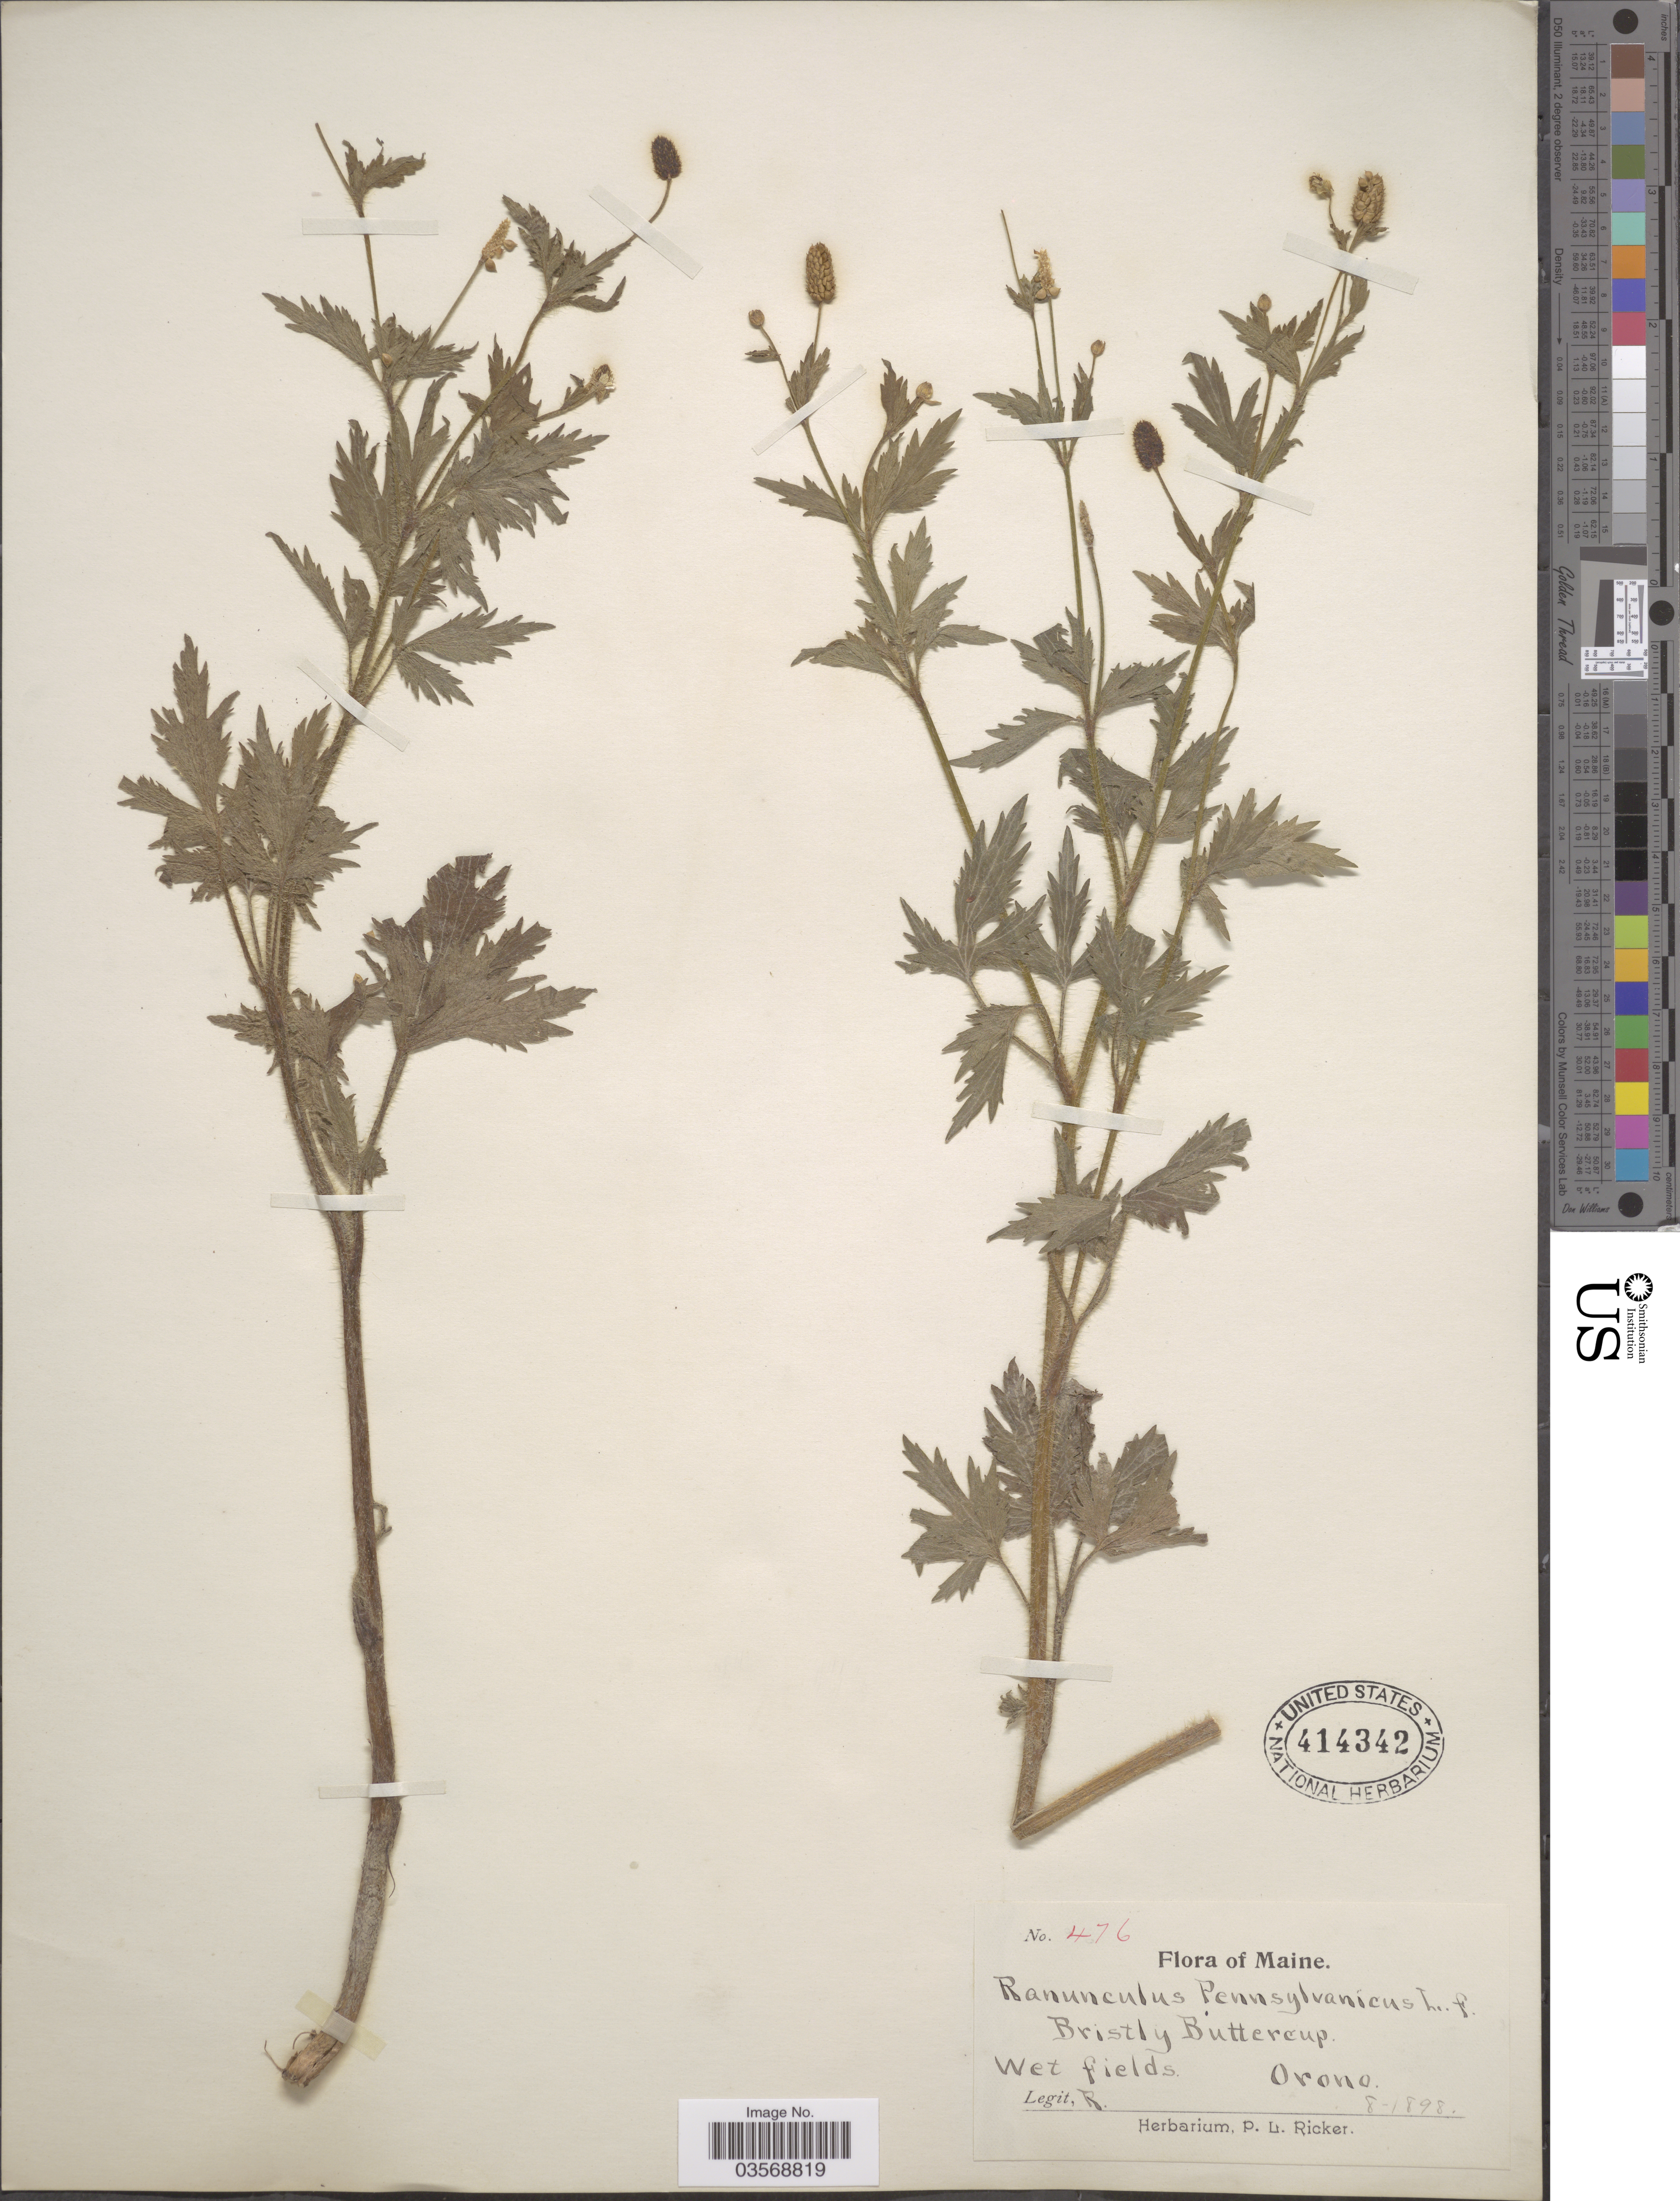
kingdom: Plantae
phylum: Tracheophyta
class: Magnoliopsida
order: Ranunculales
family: Ranunculaceae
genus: Ranunculus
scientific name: Ranunculus pensylvanicus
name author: L. f.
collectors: P. Ricker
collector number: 476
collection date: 1898-08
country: United States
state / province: Maine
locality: Orono.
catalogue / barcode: US 414342